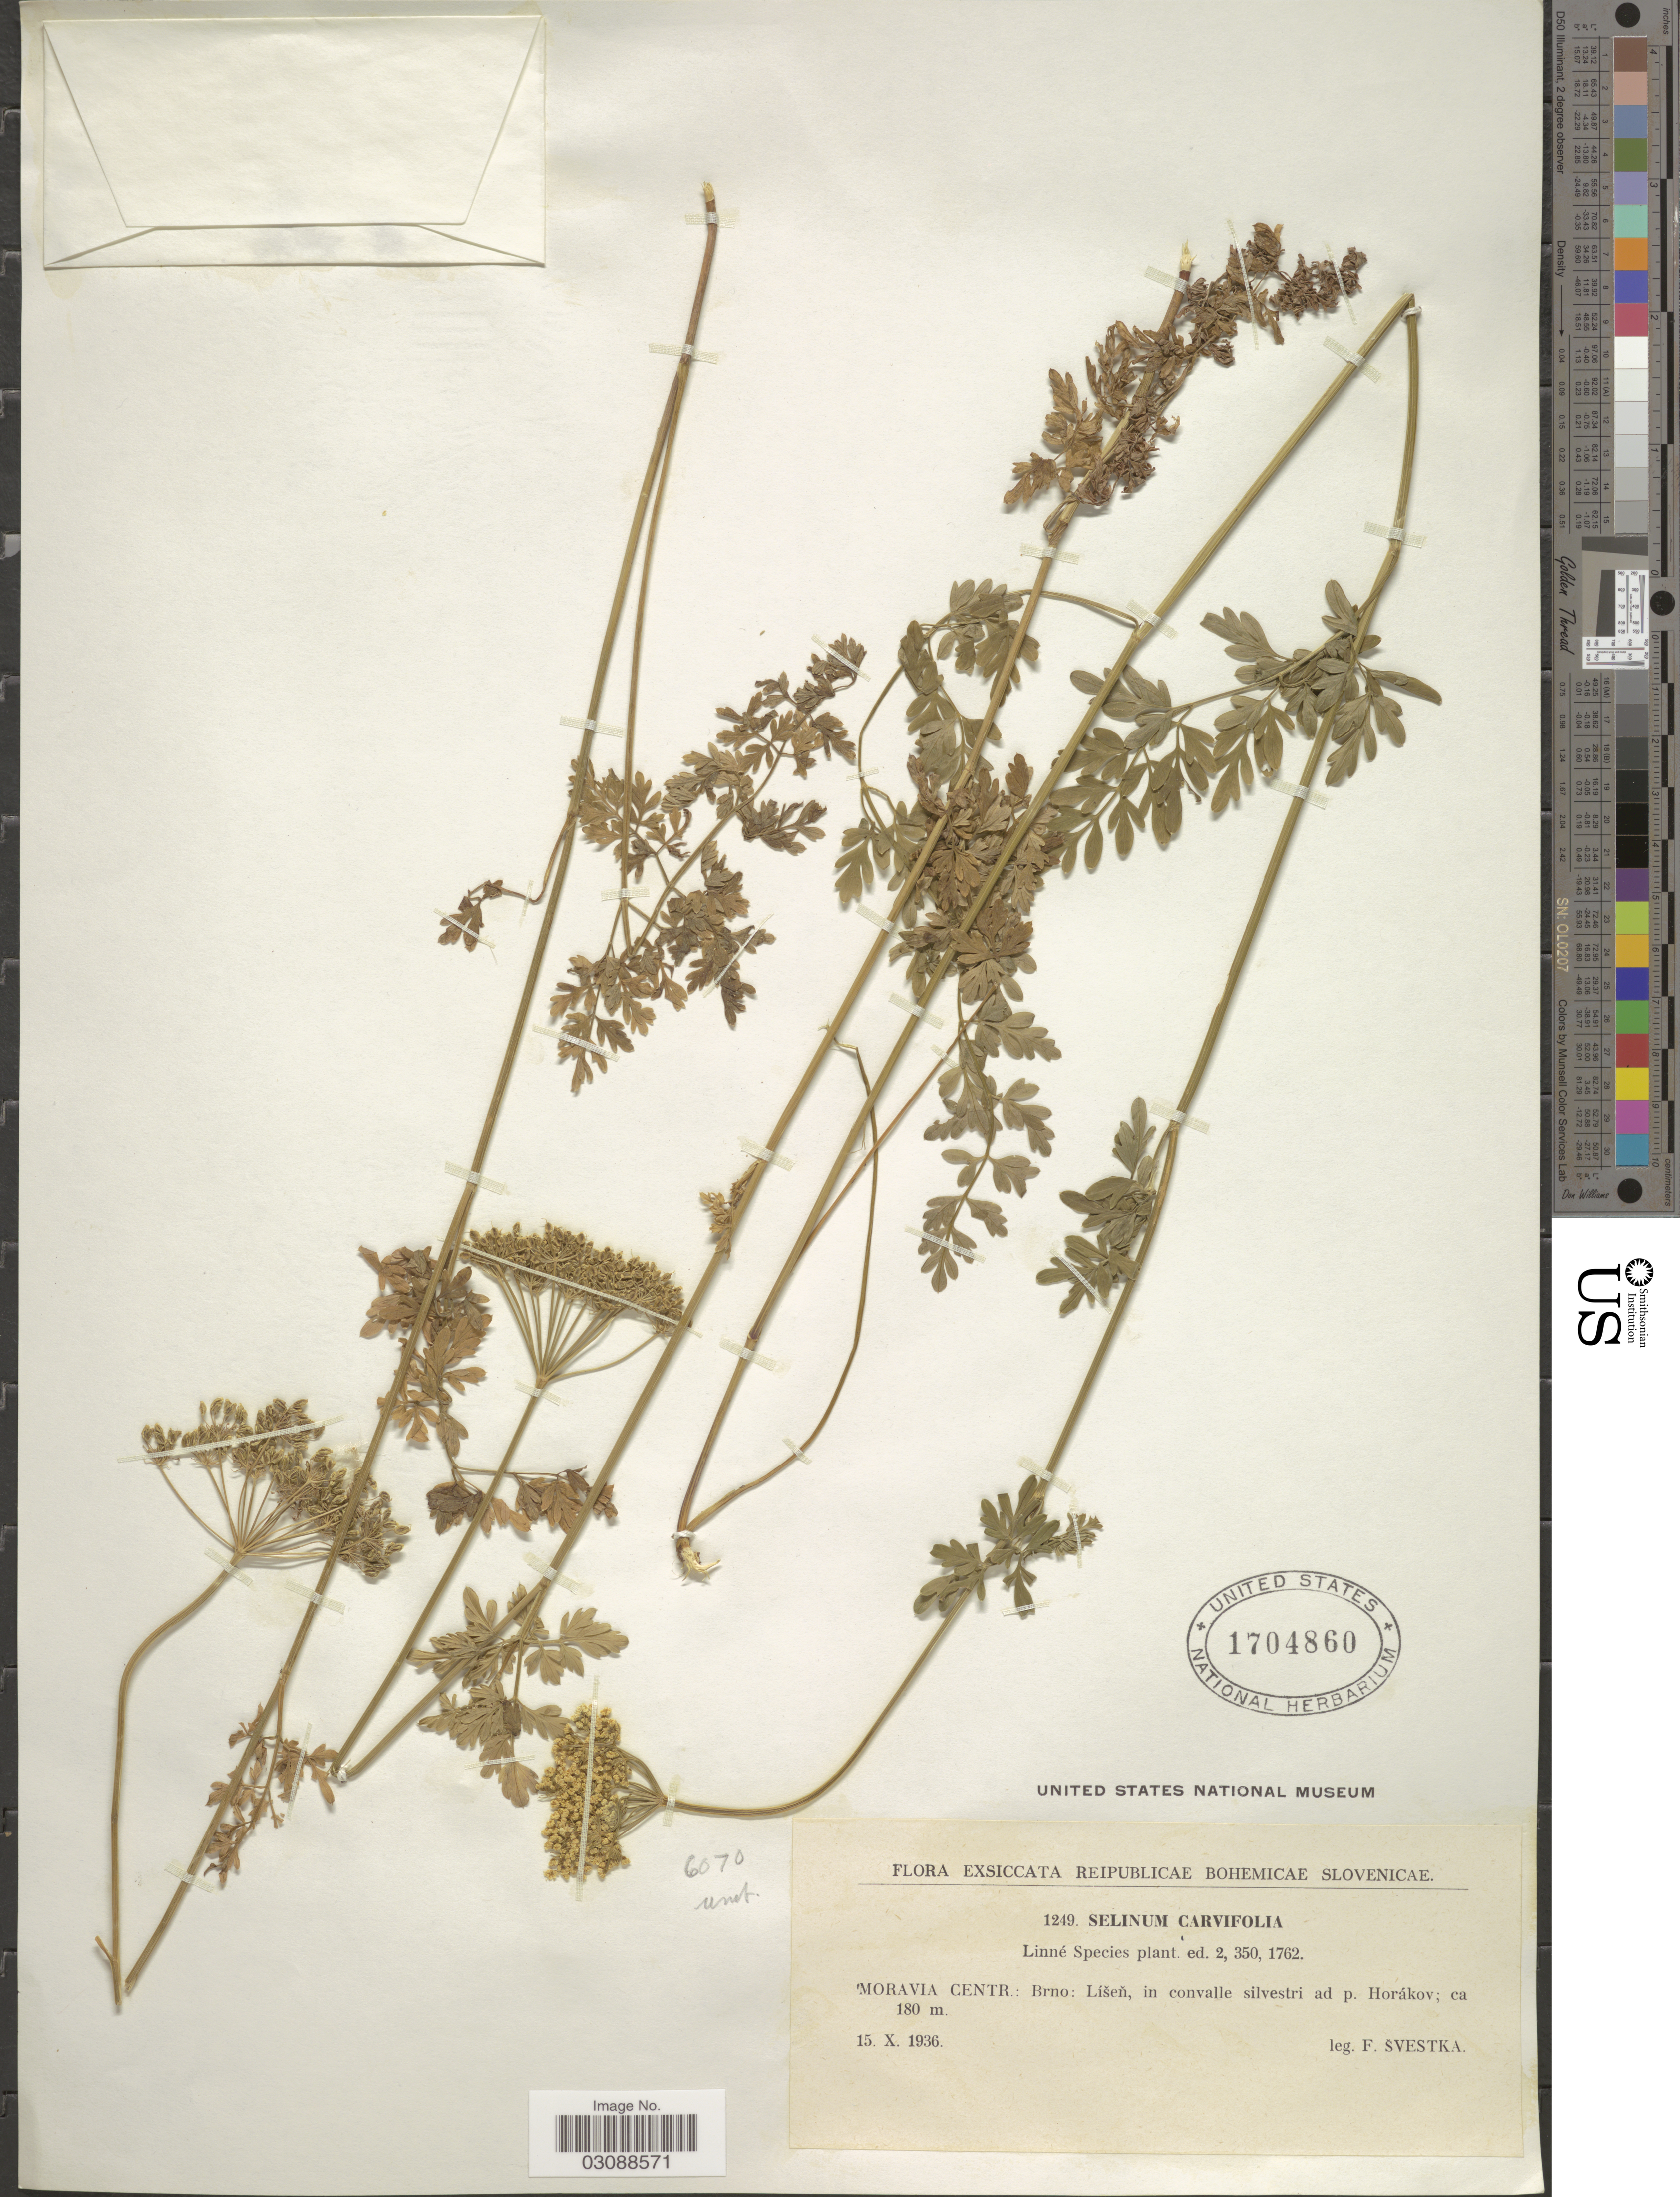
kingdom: Plantae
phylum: Tracheophyta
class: Magnoliopsida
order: Apiales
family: Apiaceae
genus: Selinum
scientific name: Selinum carvifolia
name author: (L.) L.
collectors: F. Svestka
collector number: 1249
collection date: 1936-10-15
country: Czechia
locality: Reipublicae Bohemicae Slovenicae. Moravia Centr.: Brno: Líšeň, in convalle silvestri ad p. Horákov.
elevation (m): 180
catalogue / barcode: US 1704860